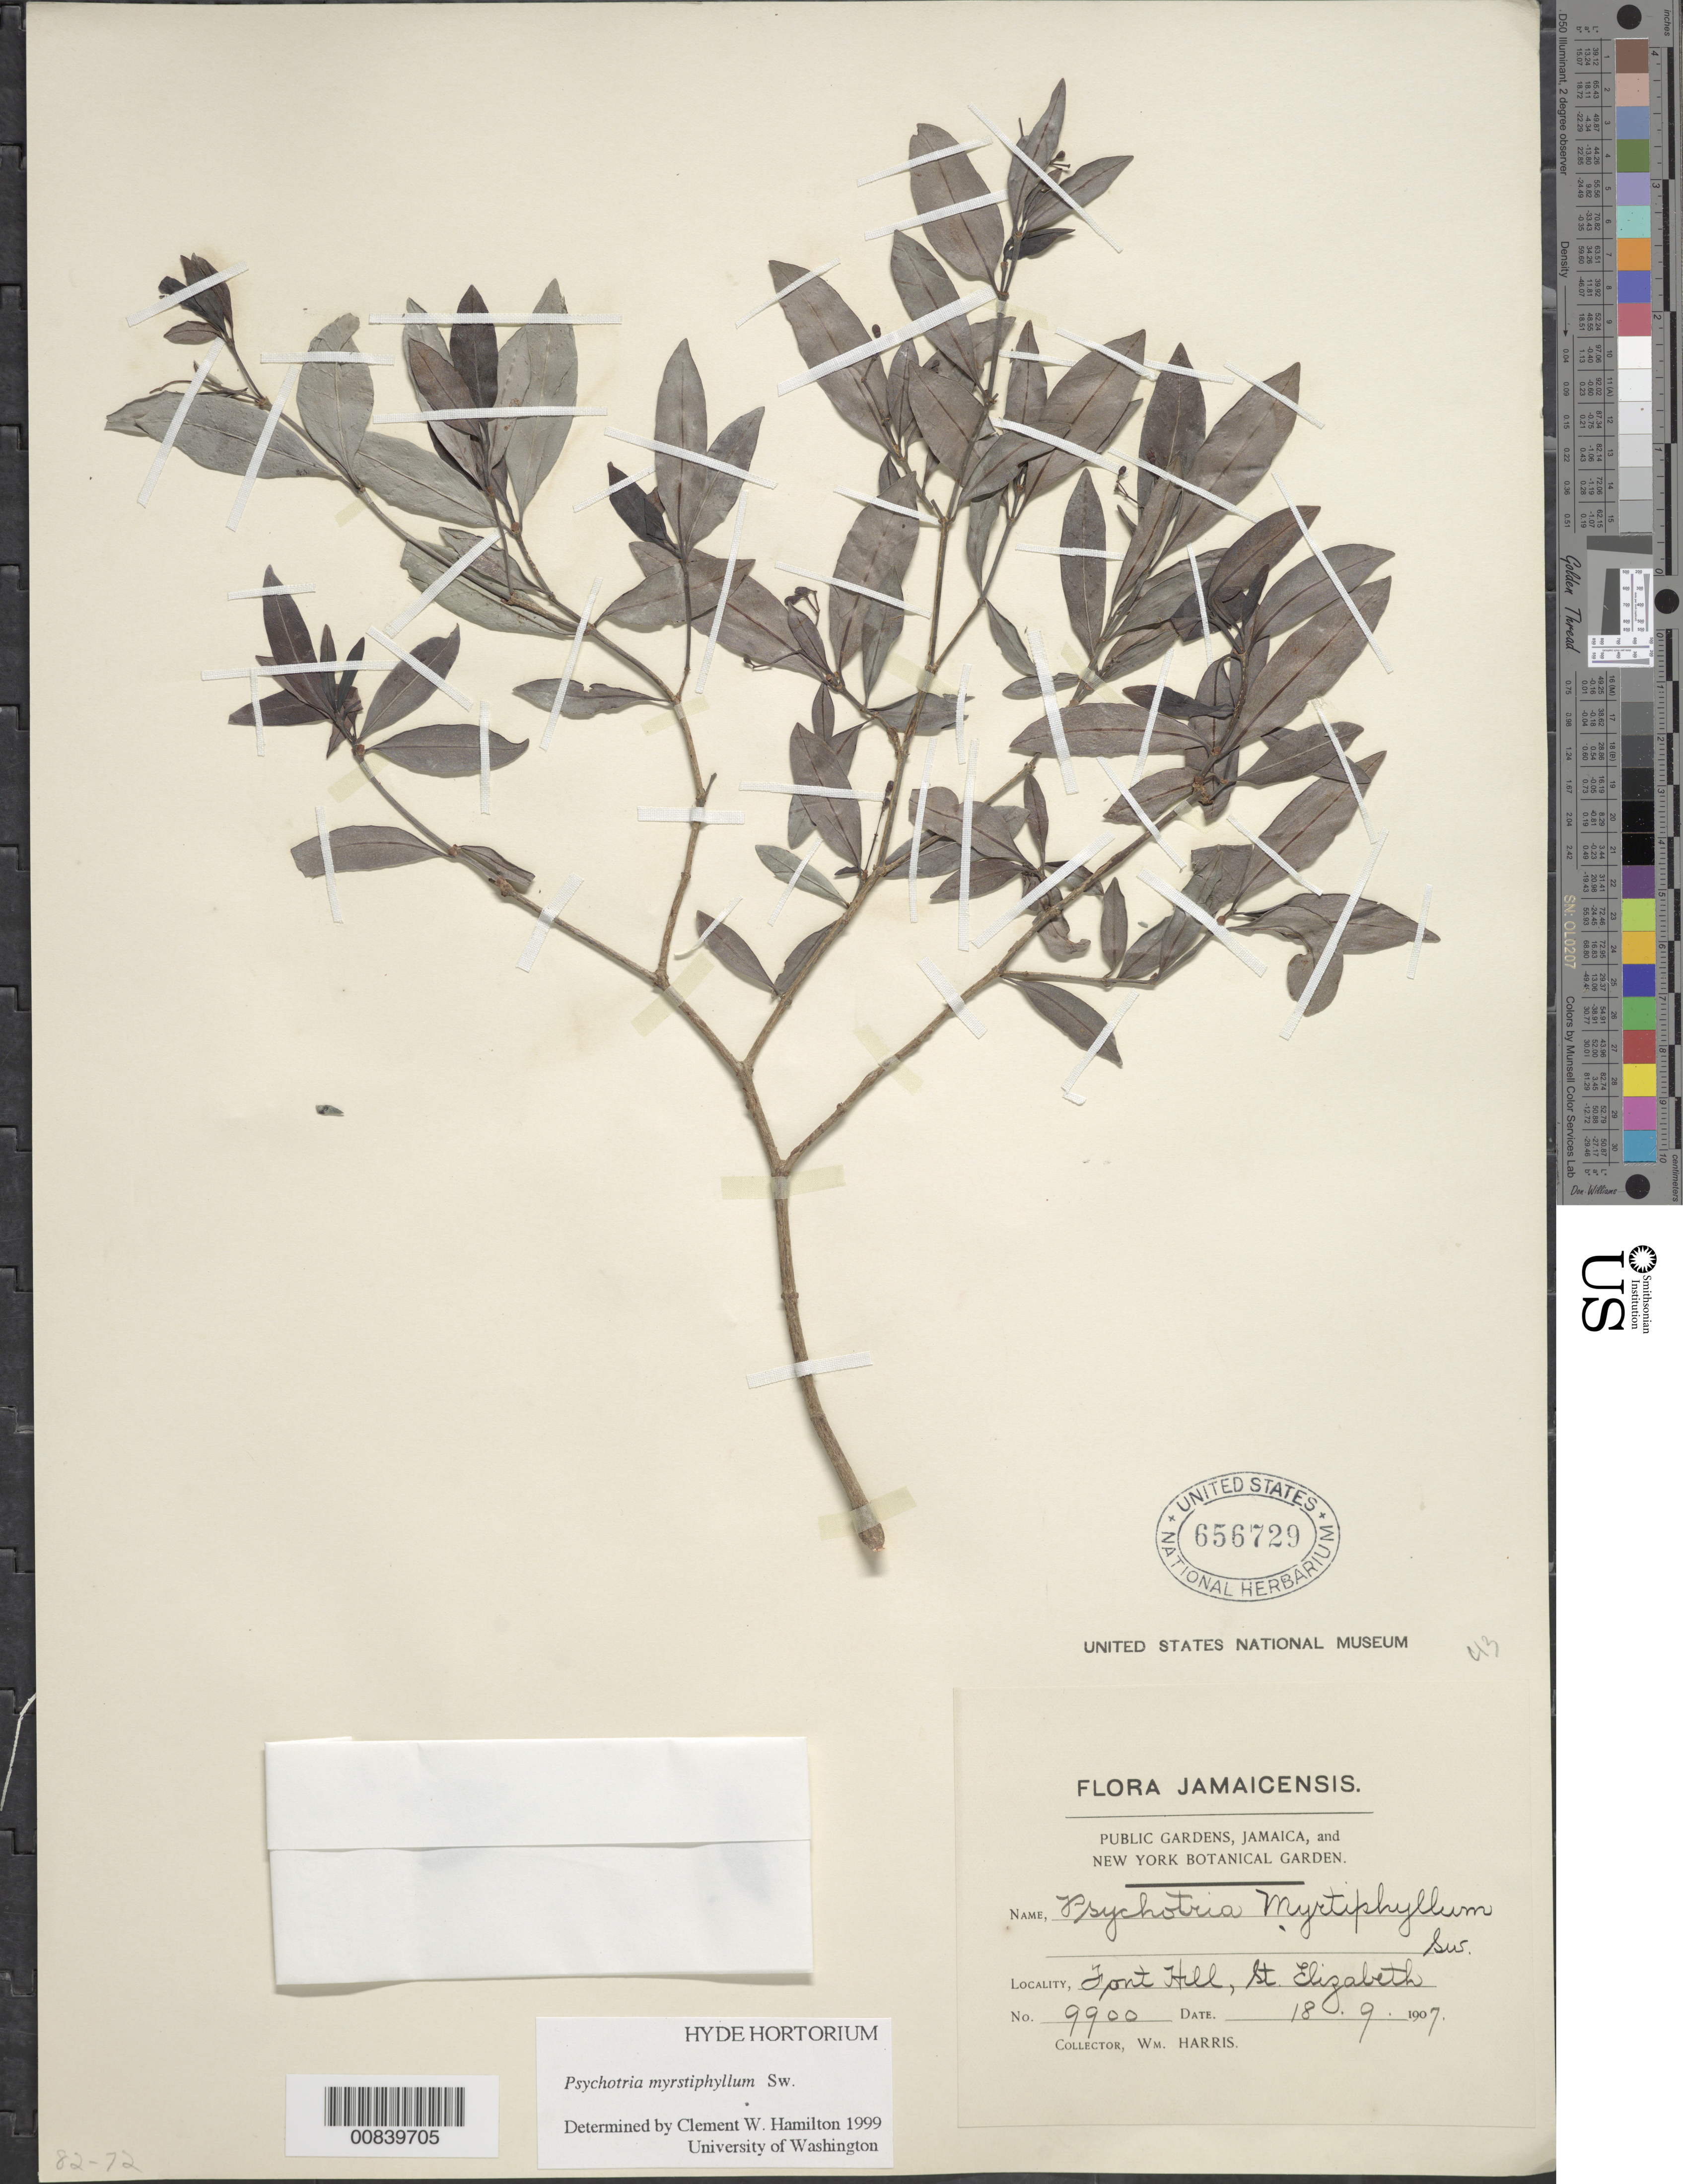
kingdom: Plantae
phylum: Tracheophyta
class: Magnoliopsida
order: Gentianales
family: Rubiaceae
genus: Psychotria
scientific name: Psychotria myrtiphyllum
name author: Sw.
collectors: W. H. Harris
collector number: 9900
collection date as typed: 18 Sep 1907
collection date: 1907-09-18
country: Jamaica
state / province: Saint Elizabeth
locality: Font Hill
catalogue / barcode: US 656729